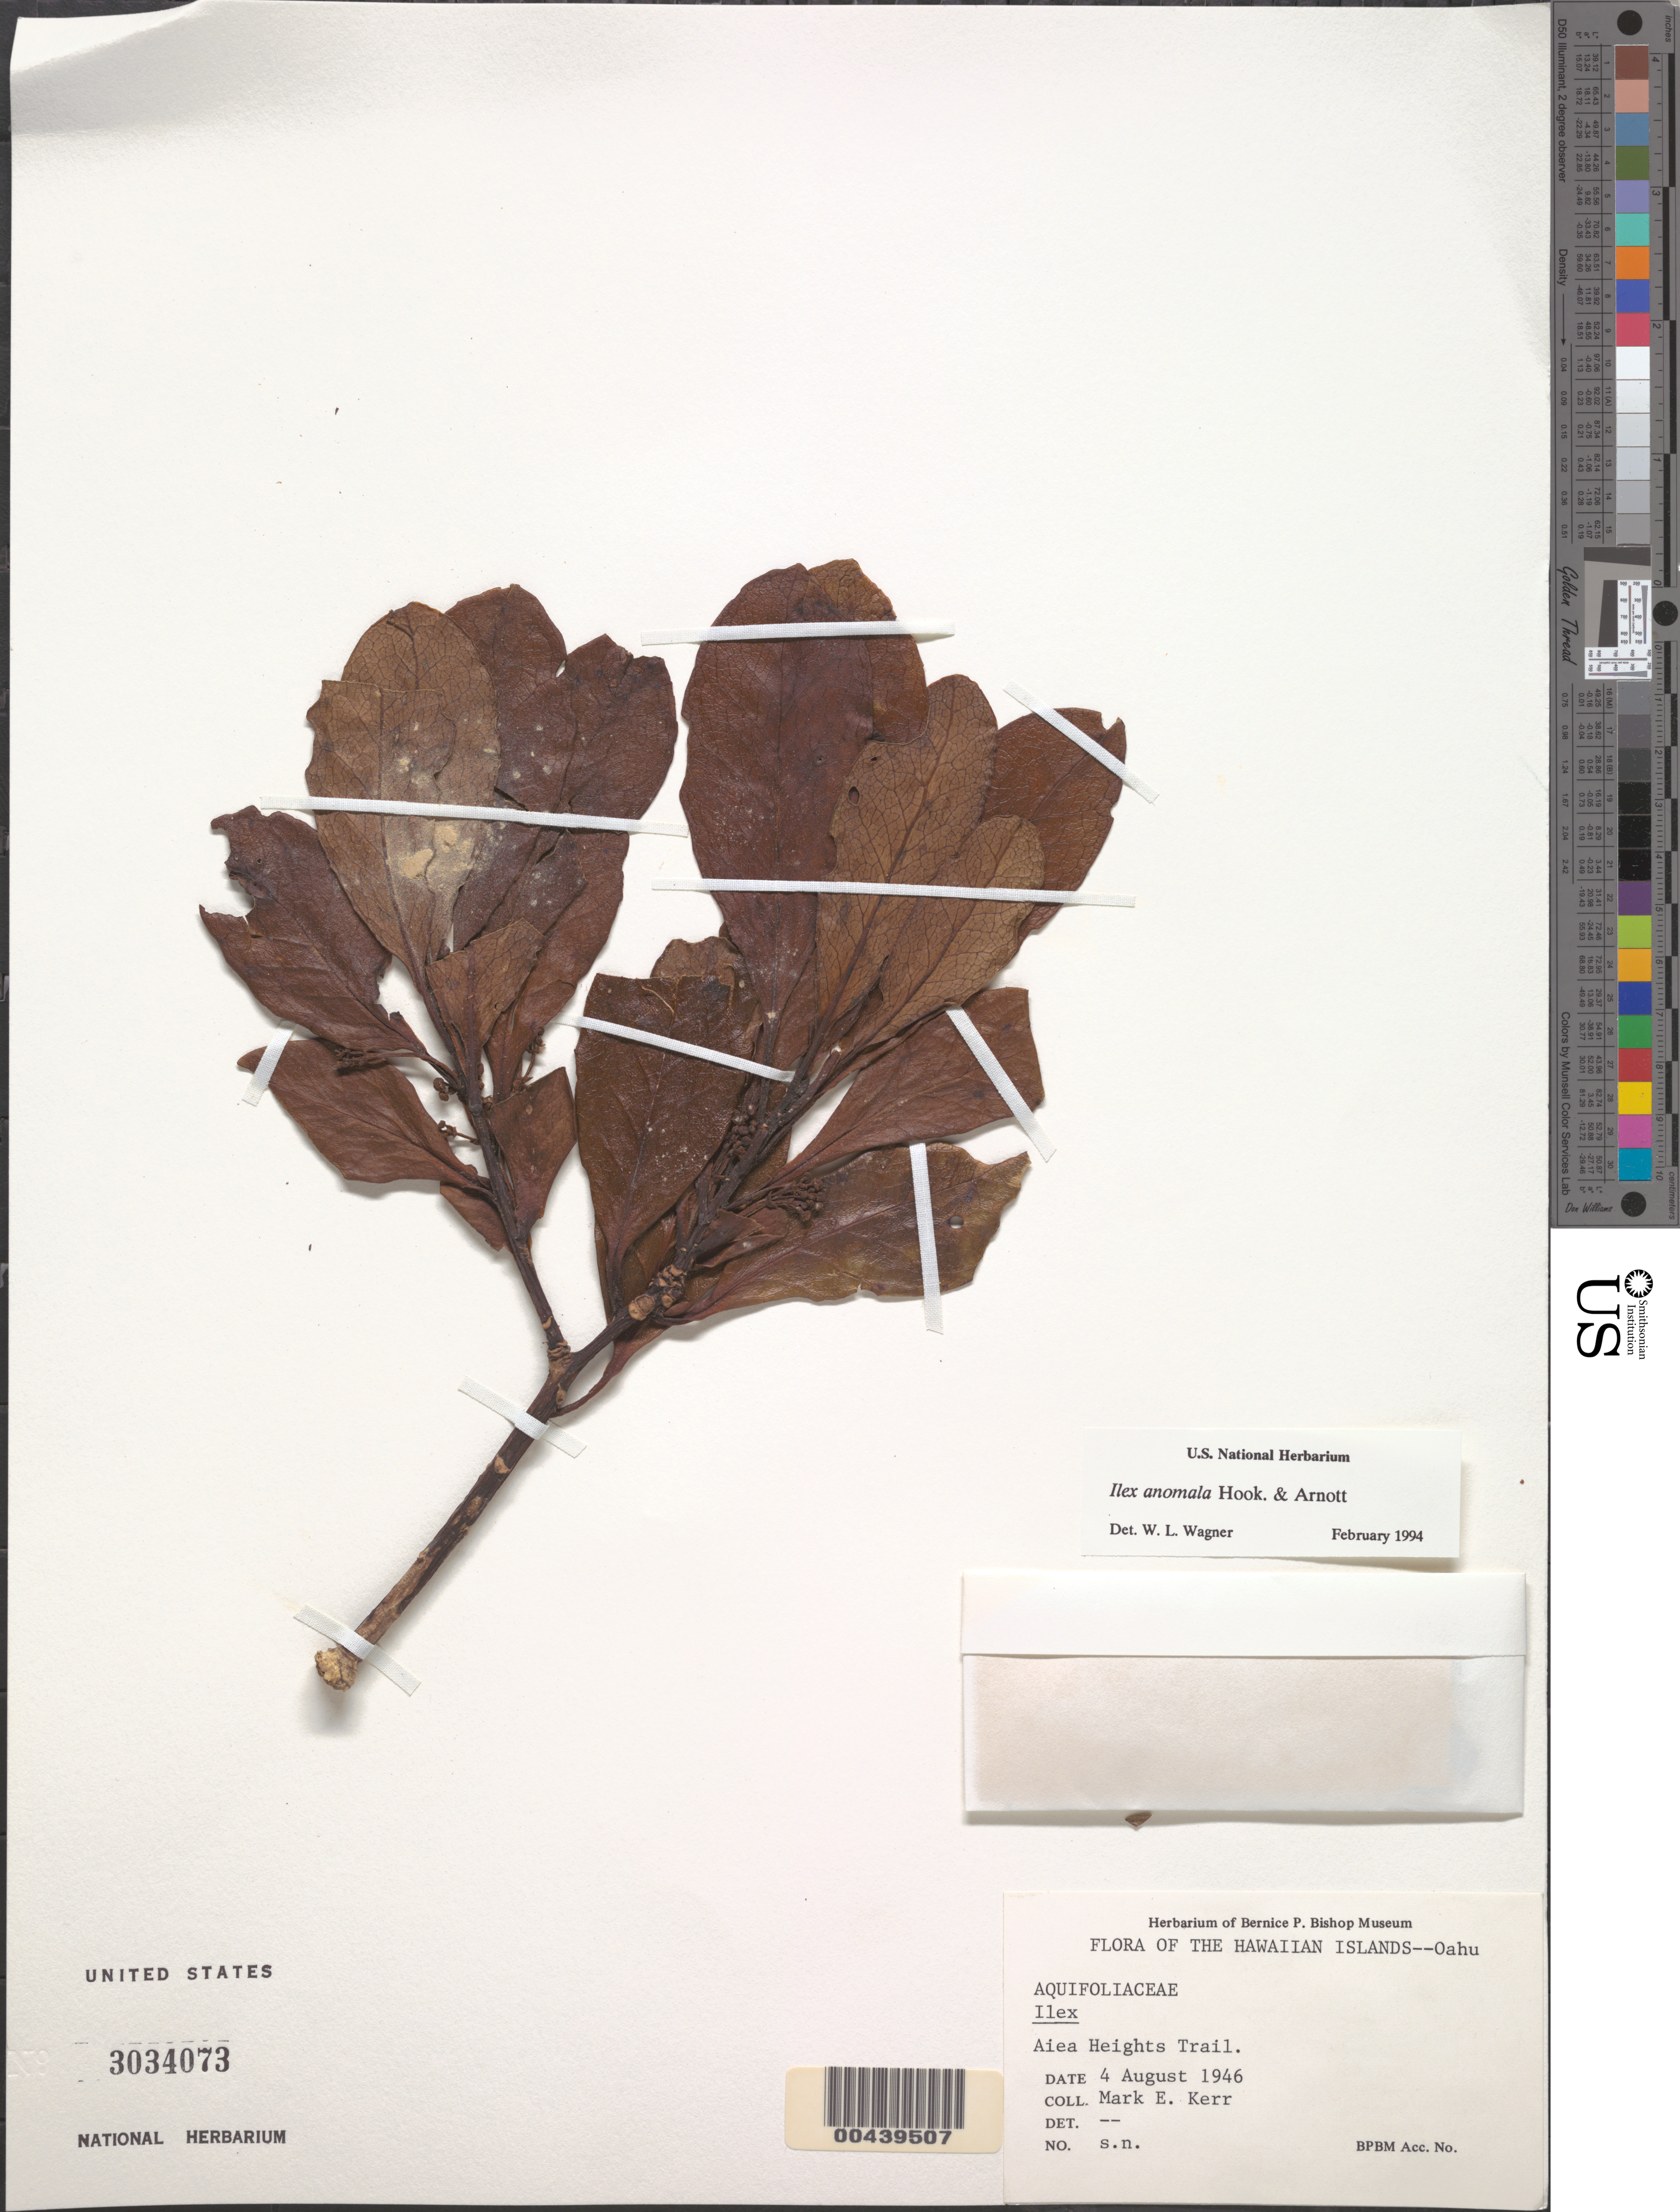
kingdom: Plantae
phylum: Tracheophyta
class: Magnoliopsida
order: Aquifoliales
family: Aquifoliaceae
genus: Ilex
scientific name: Ilex anomala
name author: Hook. & Arn.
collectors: M. E. Kerr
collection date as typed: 4 Aug 1946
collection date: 1946-08-04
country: United States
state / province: Hawaii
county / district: Honolulu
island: Oahu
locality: Aiea Heights Trail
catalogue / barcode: US 3034073